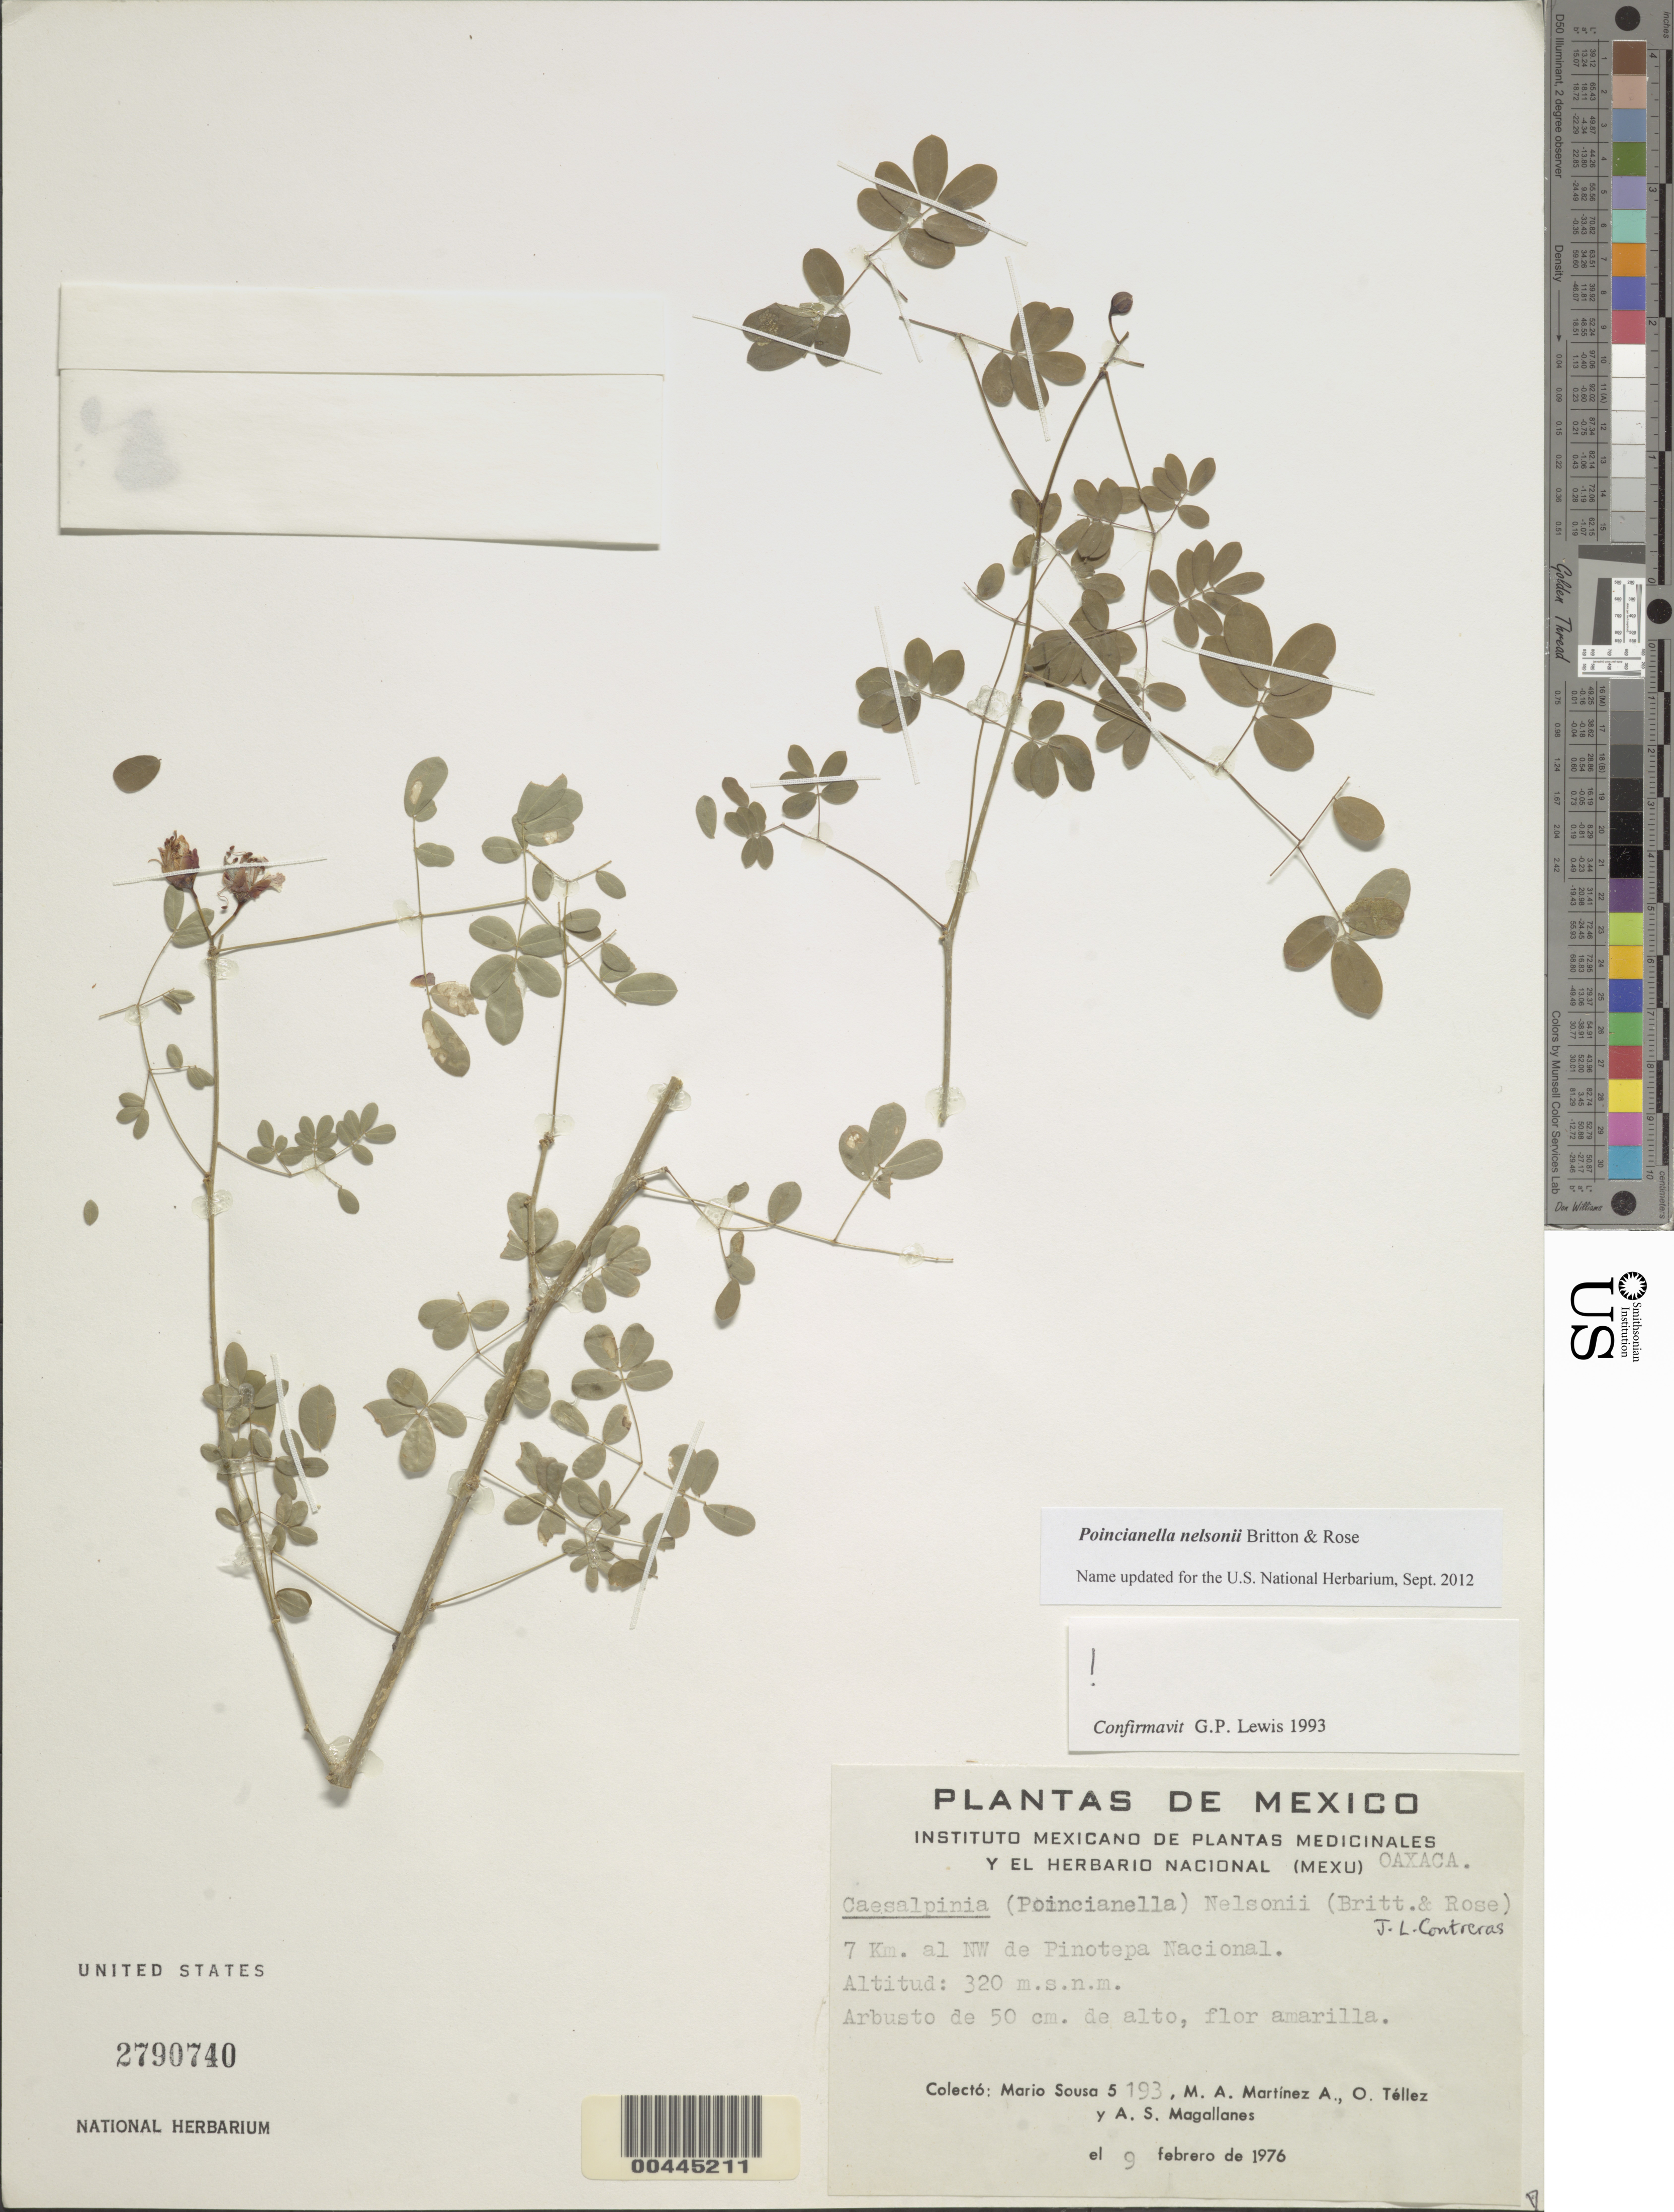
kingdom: Plantae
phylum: Tracheophyta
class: Magnoliopsida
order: Fabales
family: Fabaceae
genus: Erythrostemon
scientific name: Erythrostemon nelsonii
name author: (Britton & Rose) Gagnon & G.P. Lewis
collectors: M. Sousa S., M. A. Martínez Alfaro, O. Téllez V. & A. Magallanes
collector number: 5193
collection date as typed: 09 Feb 1976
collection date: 1976-02-09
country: Mexico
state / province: Oaxaca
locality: Nw de pinotepa national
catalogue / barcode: US 2790740